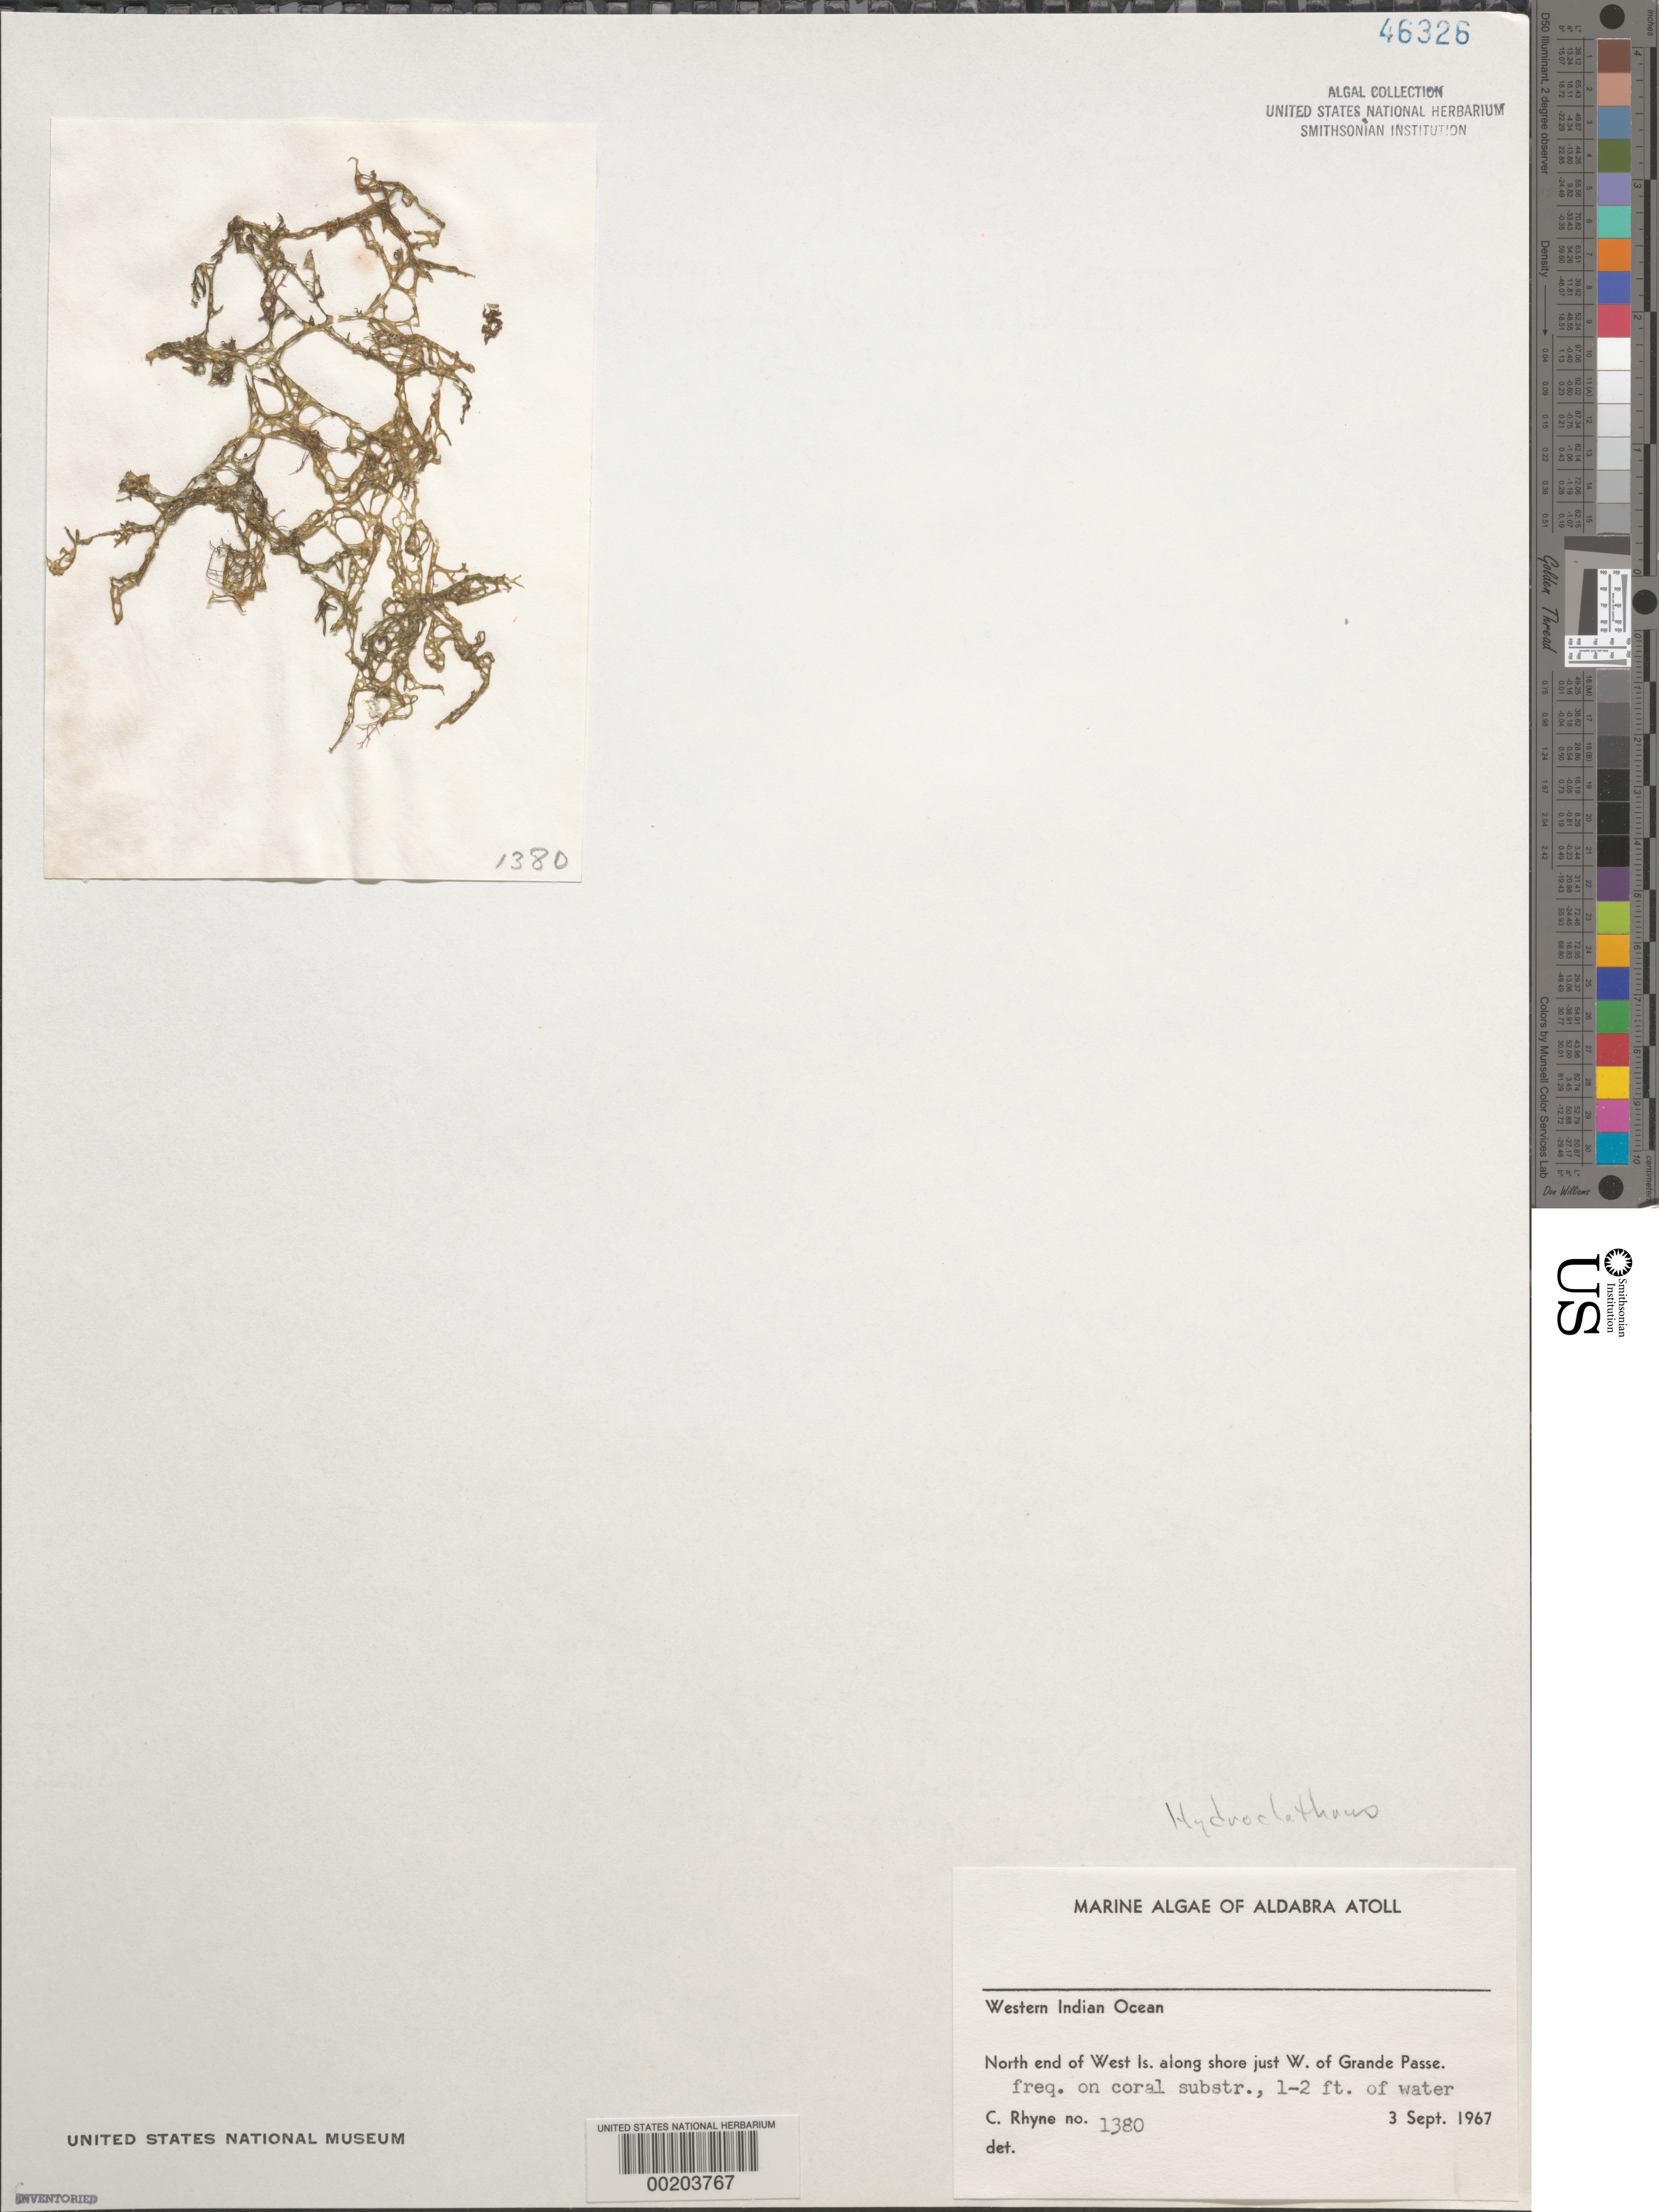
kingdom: Chromista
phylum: Ochrophyta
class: Phaeophyceae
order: Scytosiphonales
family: Scytosiphonaceae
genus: Hydroclathrus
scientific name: Hydroclathrus sp.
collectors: C. Rhyne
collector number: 1380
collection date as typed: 03 Sep 1967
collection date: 1967-09-03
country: Seychelles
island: Aldabra Atoll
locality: West Islet, Just west of Grande Pass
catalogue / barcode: US 46326